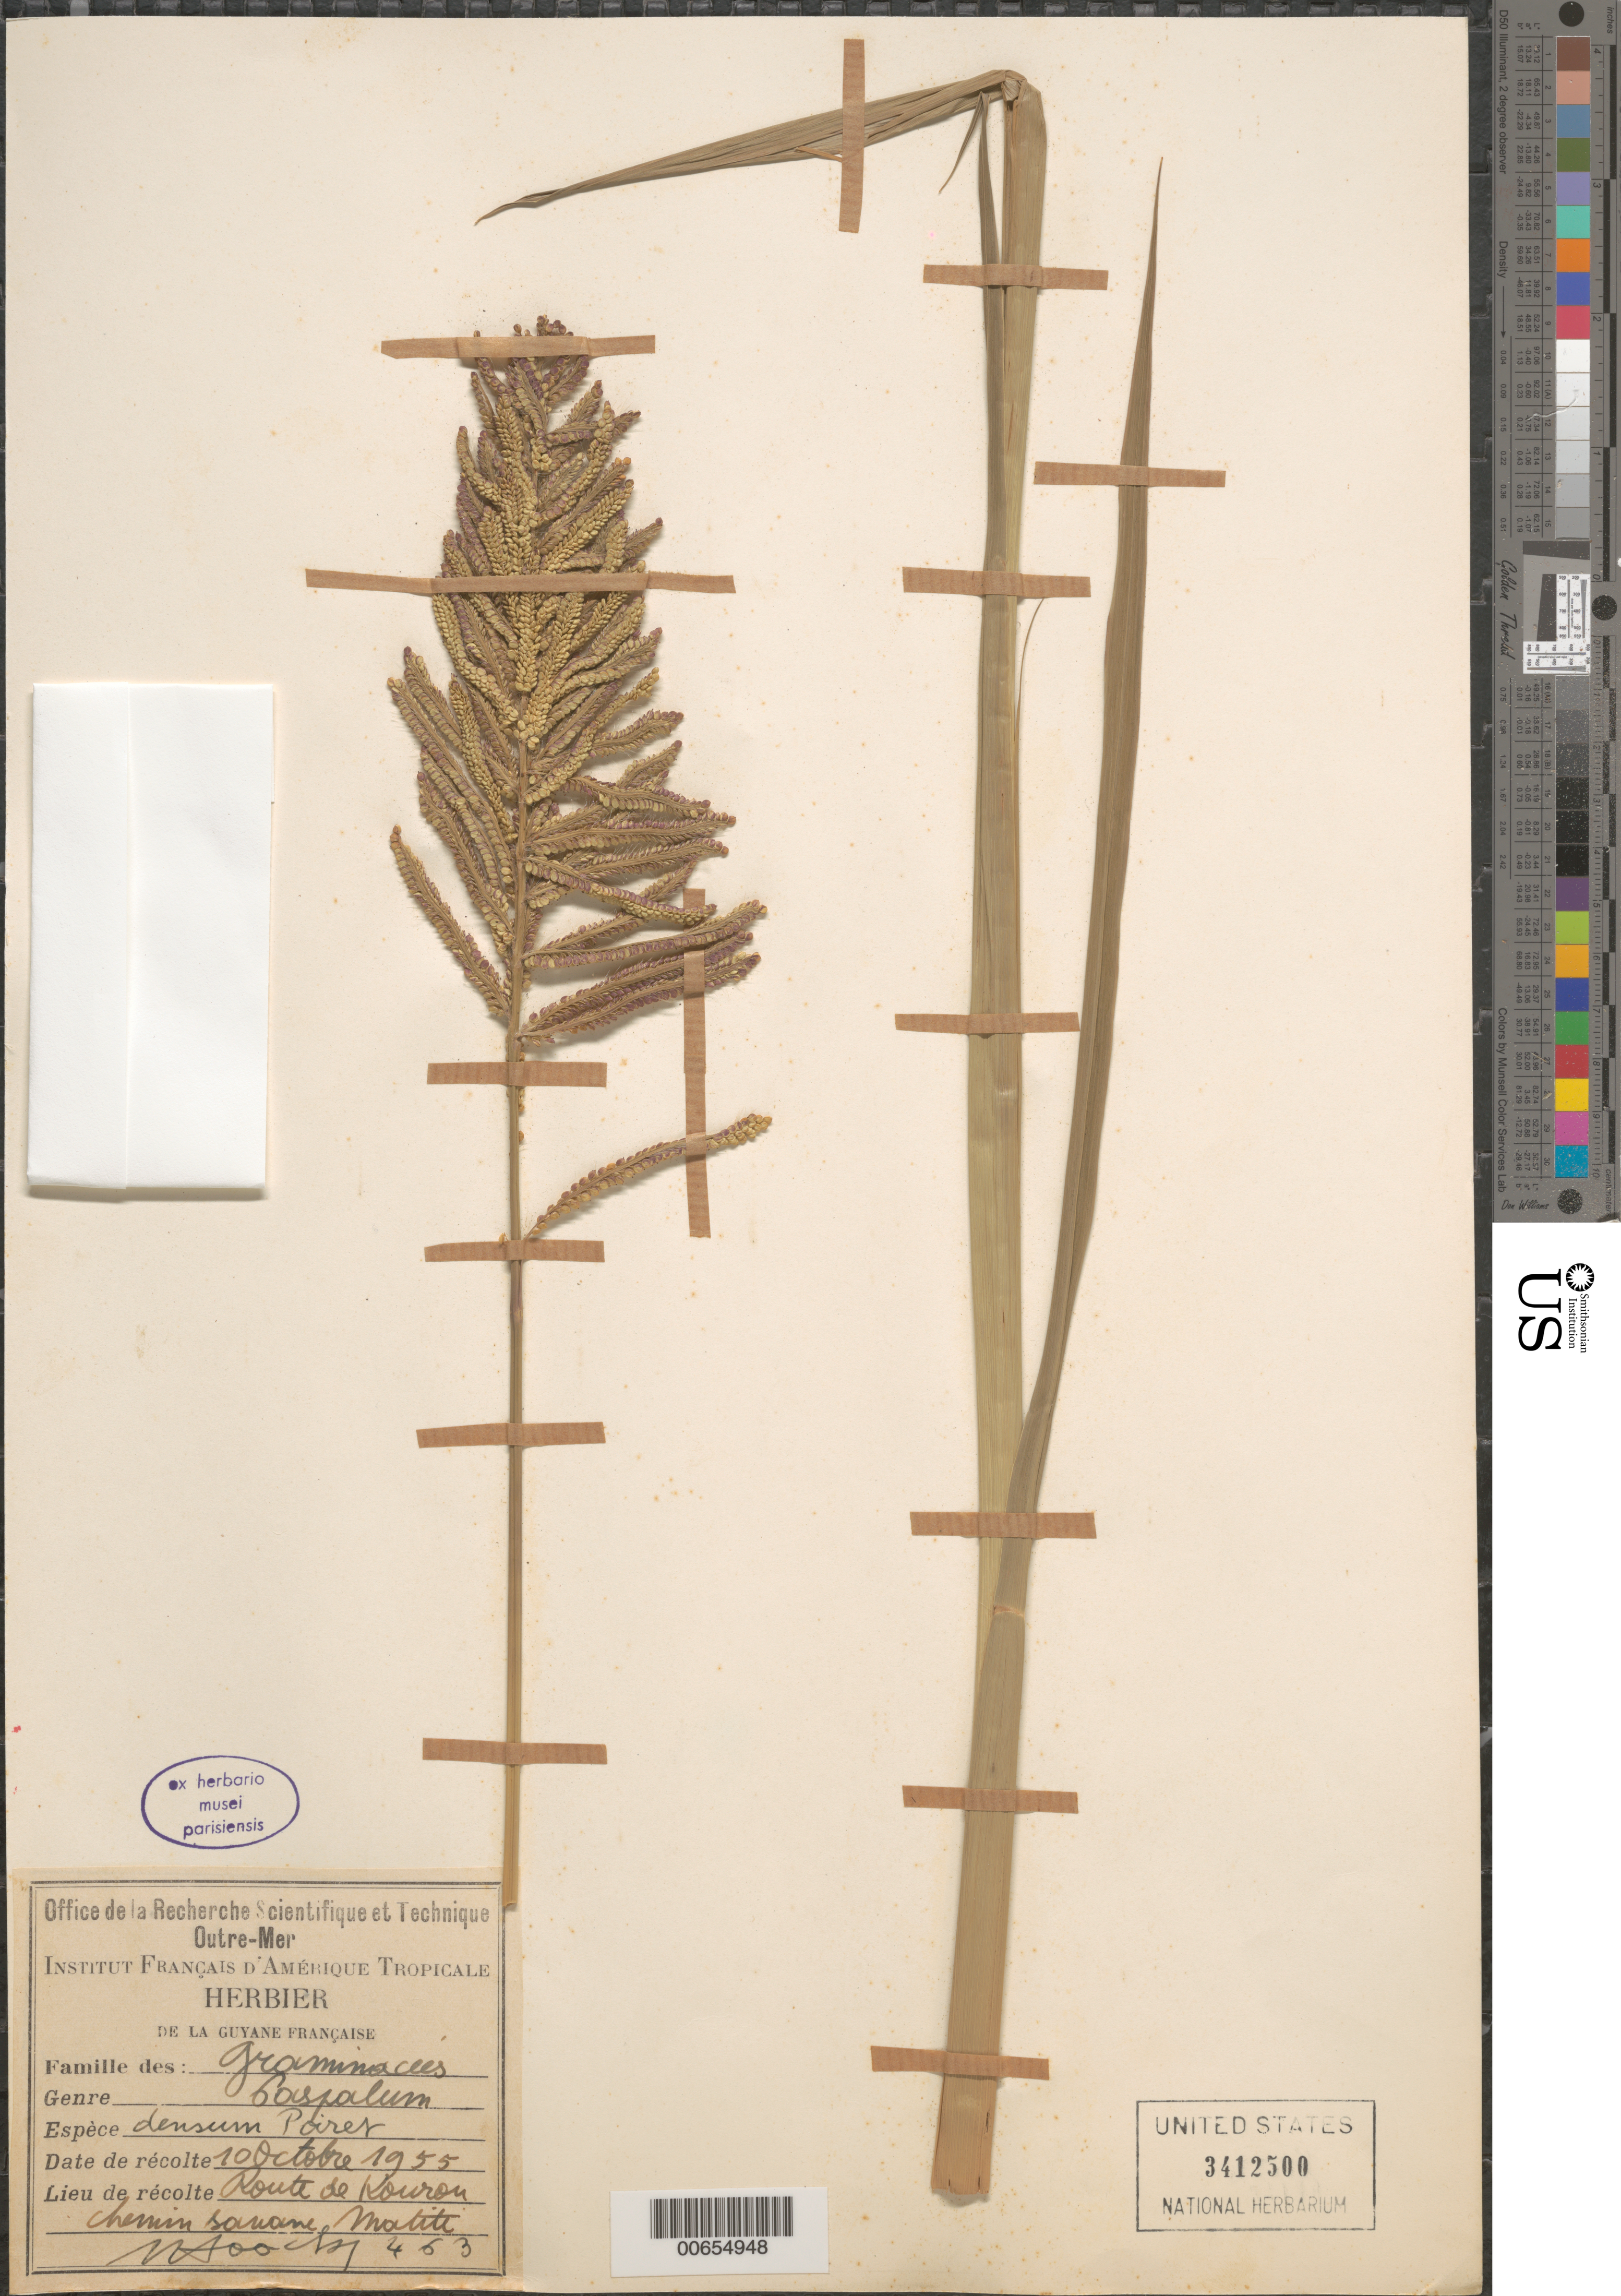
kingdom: Plantae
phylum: Tracheophyta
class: Liliopsida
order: Poales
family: Poaceae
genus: Paspalum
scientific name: Paspalum densum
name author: Poir.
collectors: J. Hoock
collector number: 463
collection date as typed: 10-Oct-55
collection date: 1955-10-10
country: French Guiana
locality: Route de Kourou, chemin Savane Matiti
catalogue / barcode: US 3412500